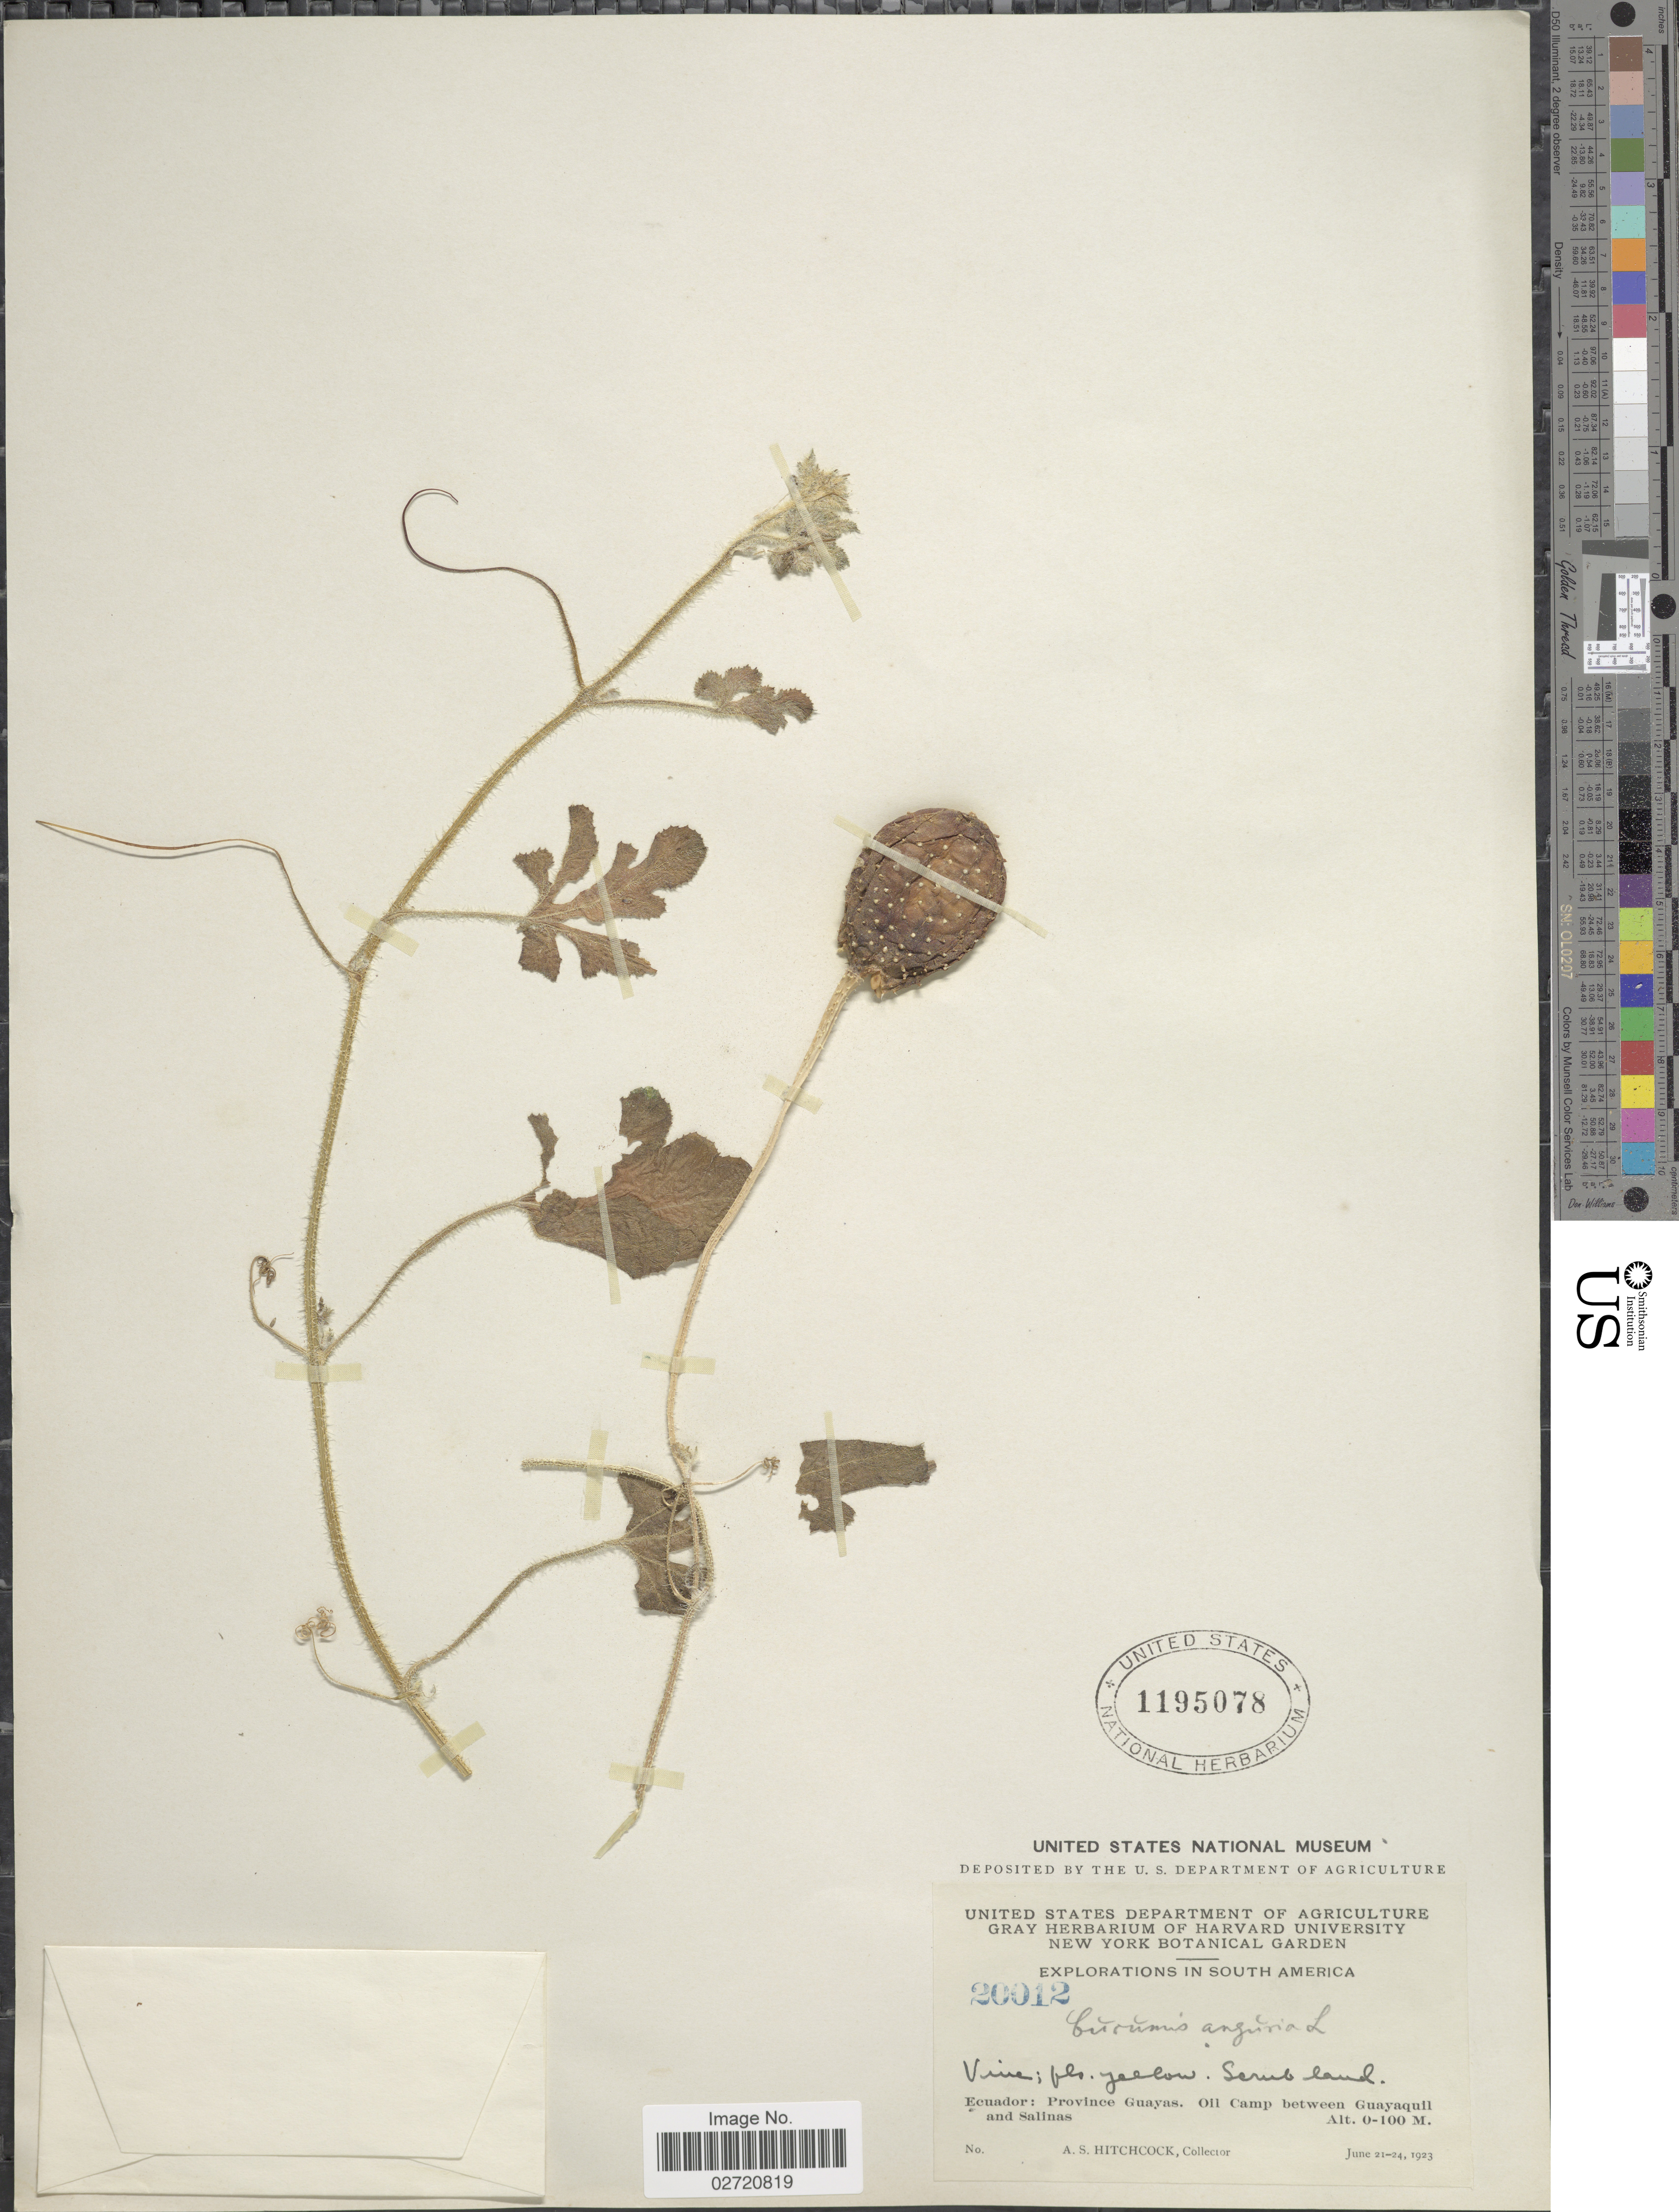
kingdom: Plantae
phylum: Tracheophyta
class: Magnoliopsida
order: Cucurbitales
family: Cucurbitaceae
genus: Cucumis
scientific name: Cucumis anguria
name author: L.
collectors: A. S. Hitchcock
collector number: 20012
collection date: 1923-06-21/1923-06-24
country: Ecuador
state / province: Guayas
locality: Province Guayas. Oil Camp between Guayaquil and Salinas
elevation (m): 0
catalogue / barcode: US 1195078